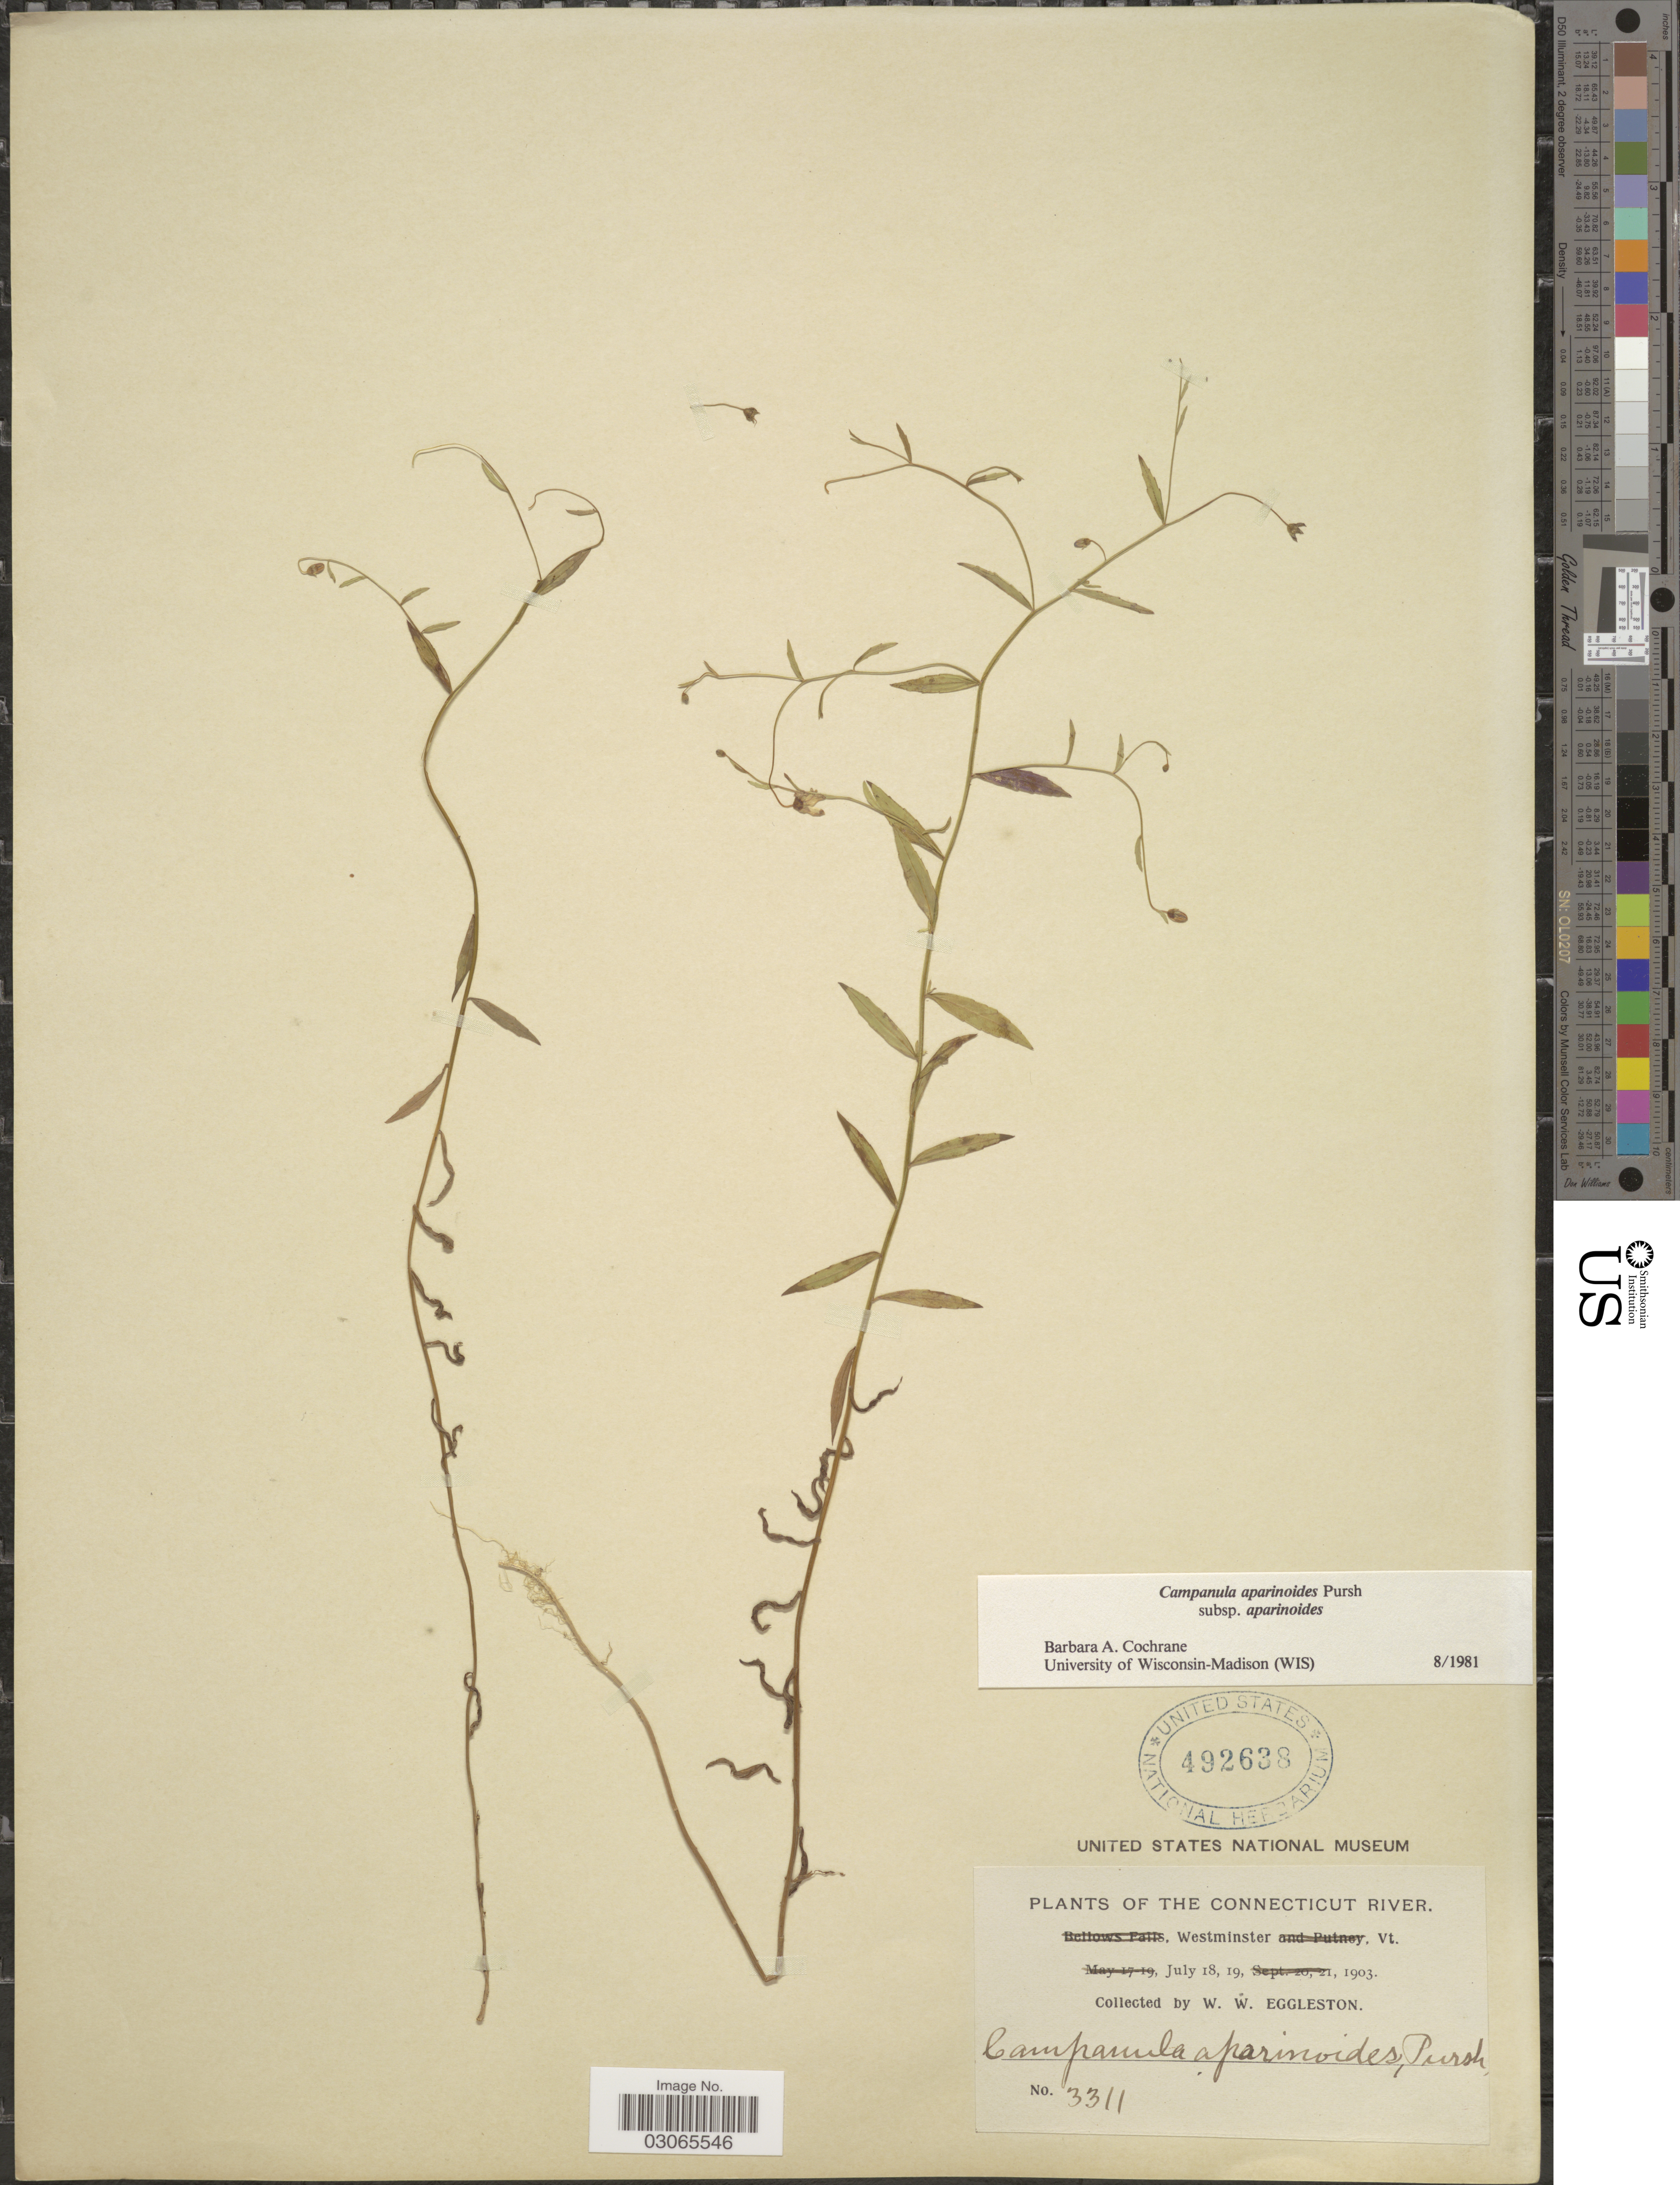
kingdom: Plantae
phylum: Tracheophyta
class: Magnoliopsida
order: Asterales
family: Campanulaceae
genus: Campanula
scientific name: Campanula aparinoides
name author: Pursh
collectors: W. W. Eggleston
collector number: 3311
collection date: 1903-07-18/1903-07-19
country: United States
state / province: Vermont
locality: The Connecticut River. Westminster.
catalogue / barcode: US 492638